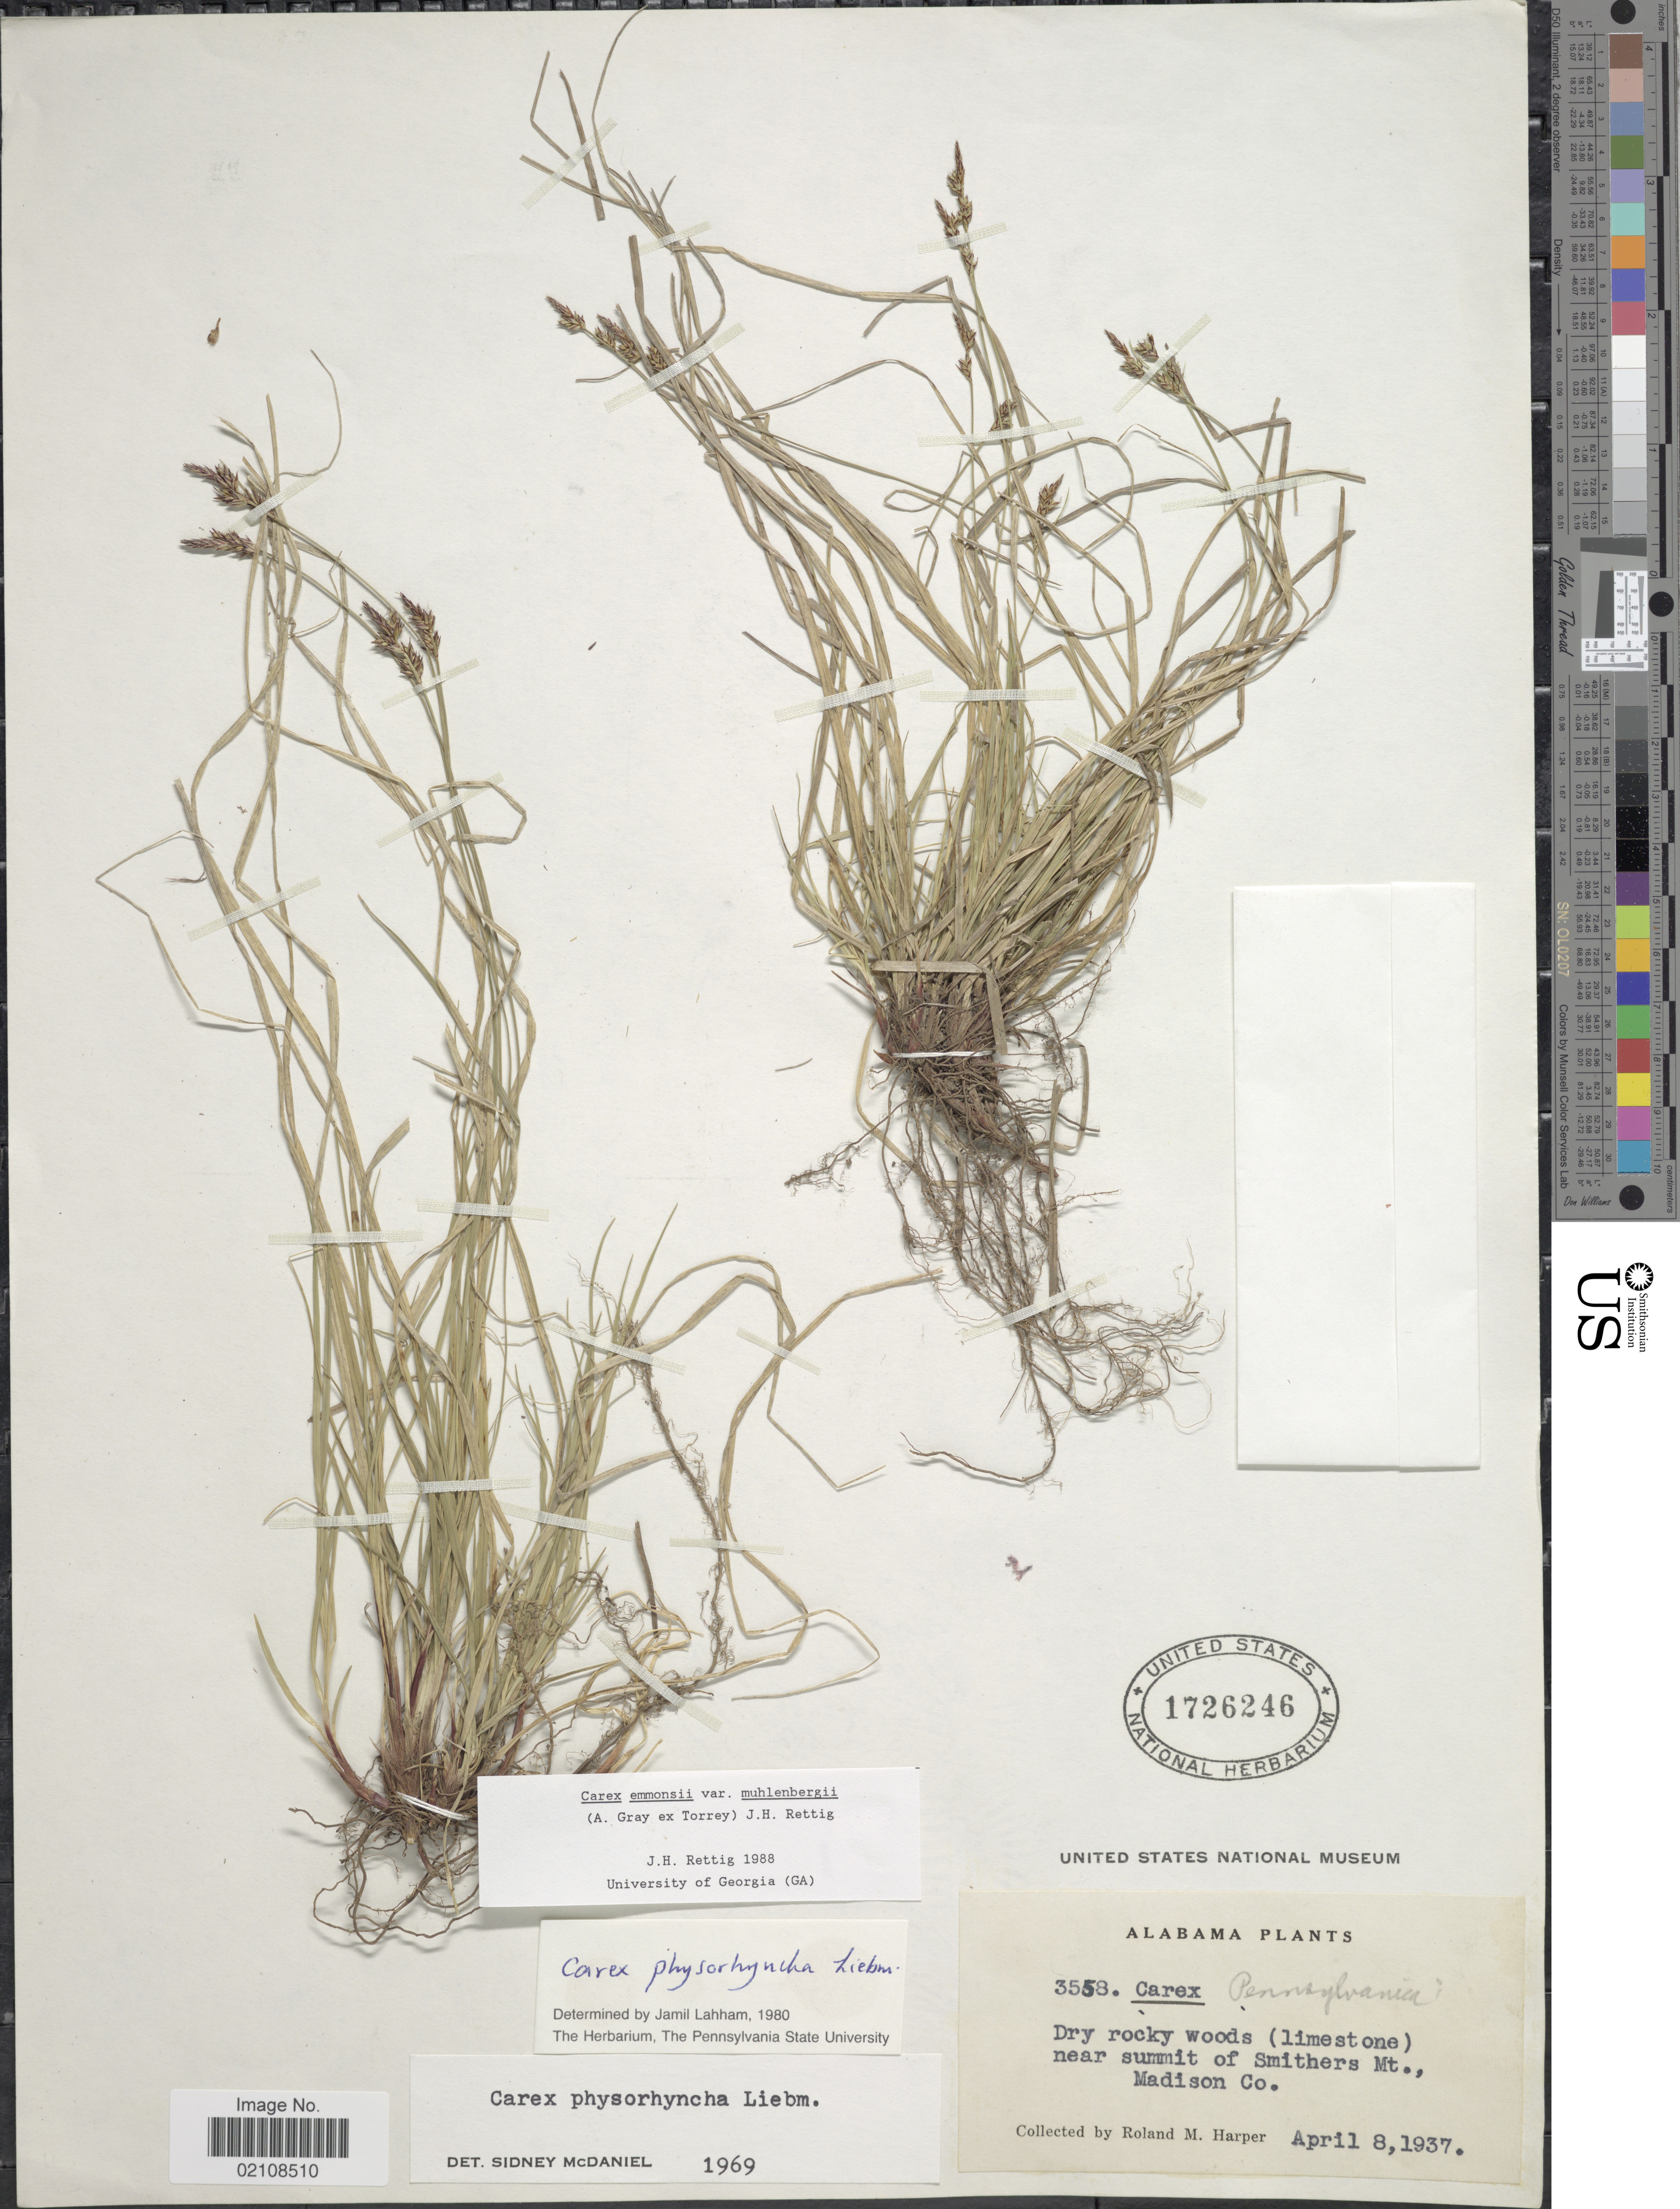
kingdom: Plantae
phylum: Tracheophyta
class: Liliopsida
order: Poales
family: Cyperaceae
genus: Carex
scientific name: Carex albicans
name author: Willd. ex Spreng.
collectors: R. M. Harper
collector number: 3558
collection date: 1937-04-08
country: United States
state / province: Alabama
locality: Dry rocky woods ( limestone) near summit of Smithers Mt., Madison Co.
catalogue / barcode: US 1726246